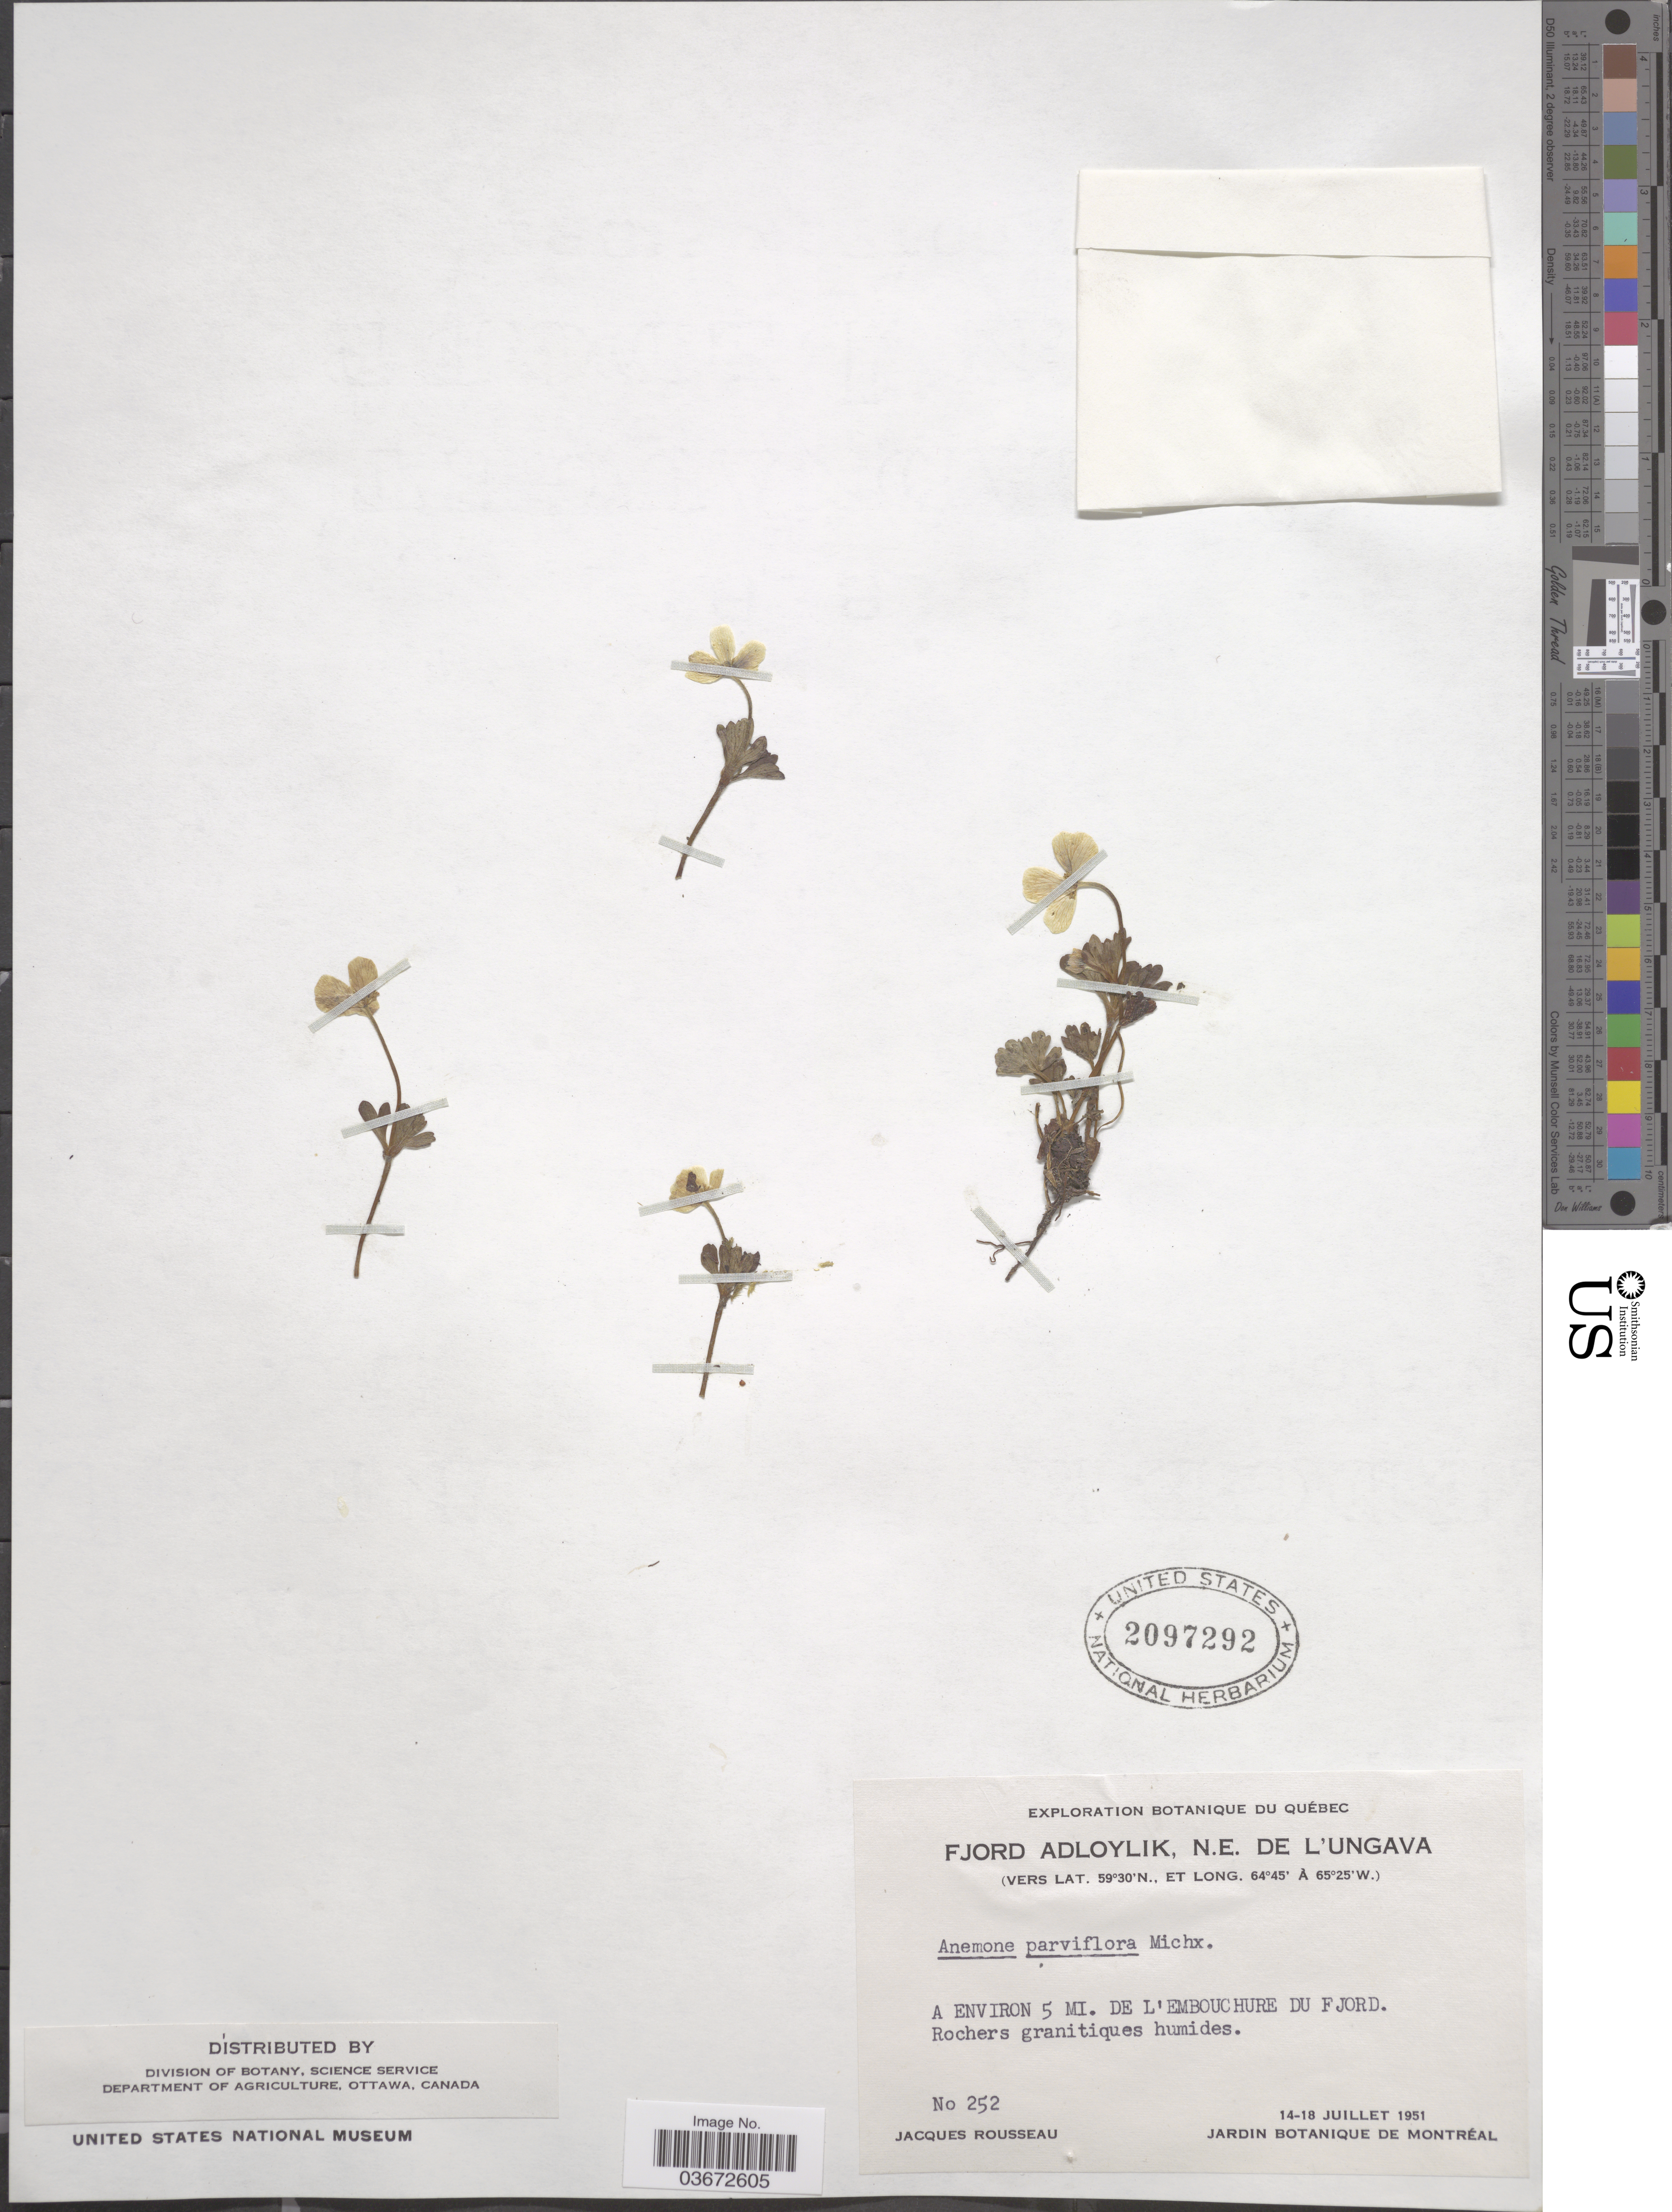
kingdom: Plantae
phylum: Tracheophyta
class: Magnoliopsida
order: Ranunculales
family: Ranunculaceae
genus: Anemone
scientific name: Anemone parviflora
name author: Michx.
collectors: J. Rousseau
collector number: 252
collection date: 1951-07-14/1951-07-18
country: Canada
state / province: Quebec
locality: Fjord Adloylik, N.E. de L'Ungava. A environ 5 mi. de l'Embouchure du Fjord.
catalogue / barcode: US 2097292